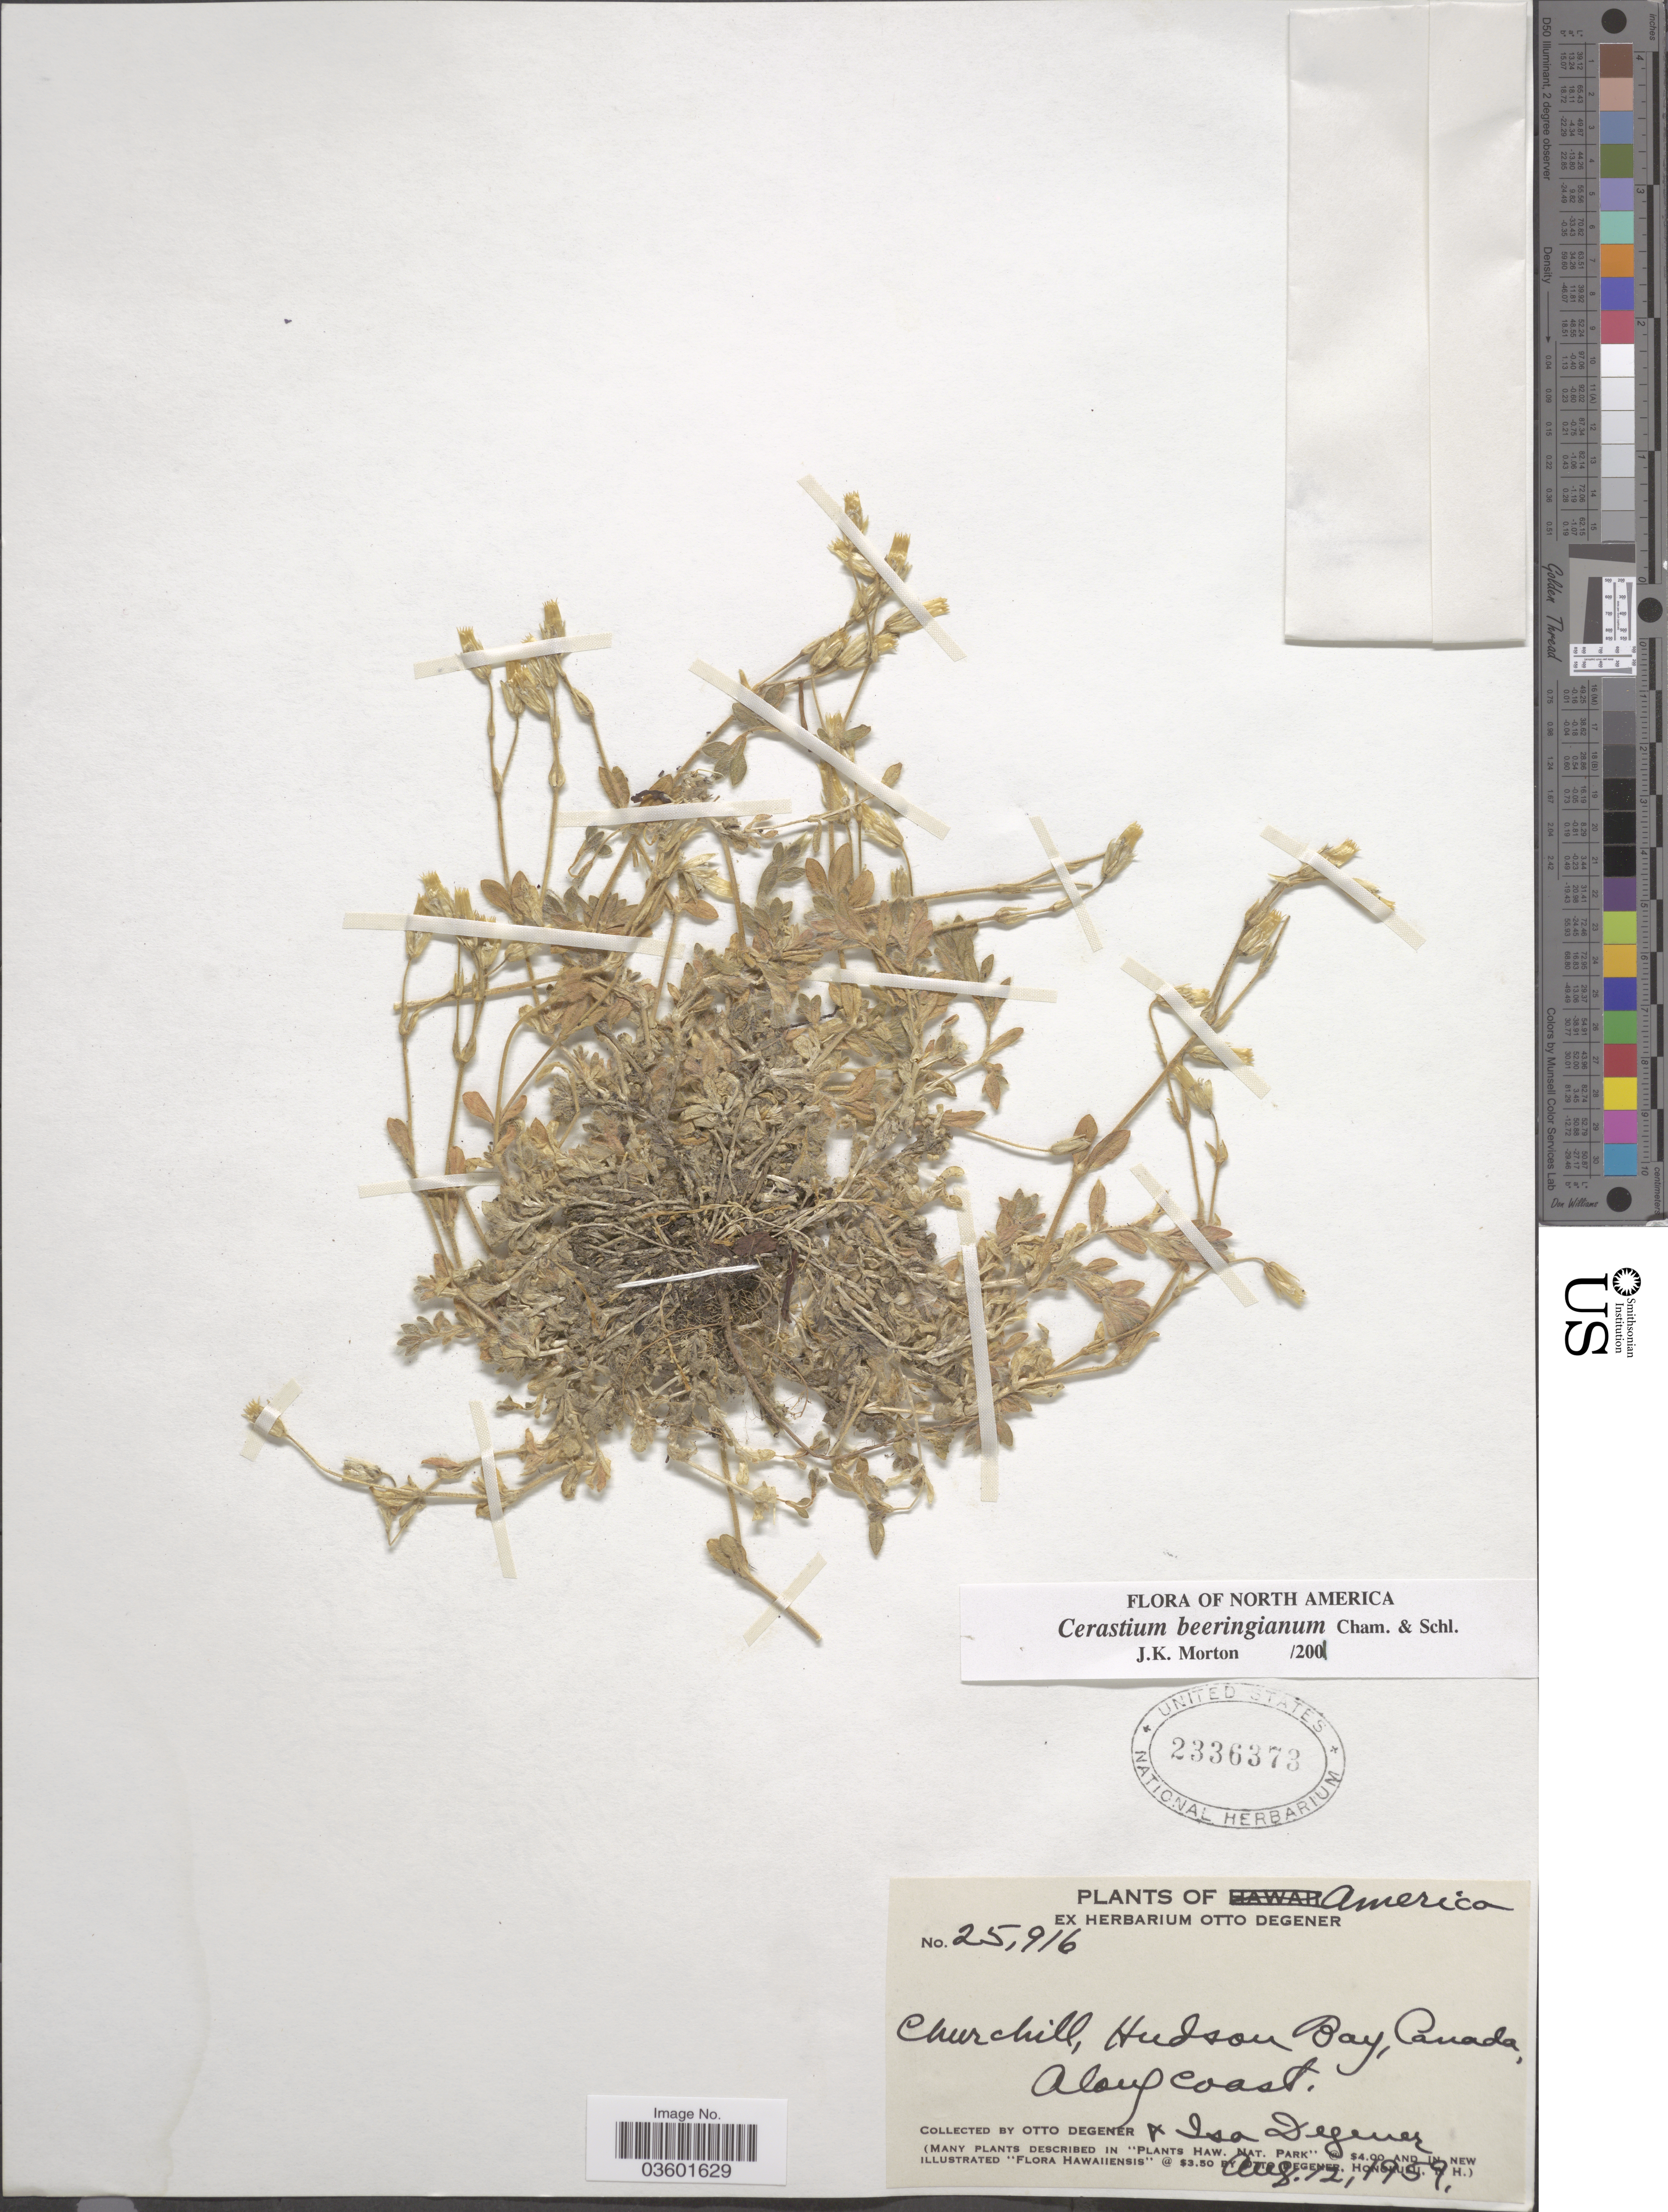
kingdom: Plantae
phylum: Tracheophyta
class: Magnoliopsida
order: Caryophyllales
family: Caryophyllaceae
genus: Cerastium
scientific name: Cerastium beeringianum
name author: Cham. & Schltdl.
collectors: O. Degener & I. Degener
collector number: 25916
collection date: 1959-08-12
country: Canada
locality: Churchill, Hudson Bay. Along coast.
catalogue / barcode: US 2336373